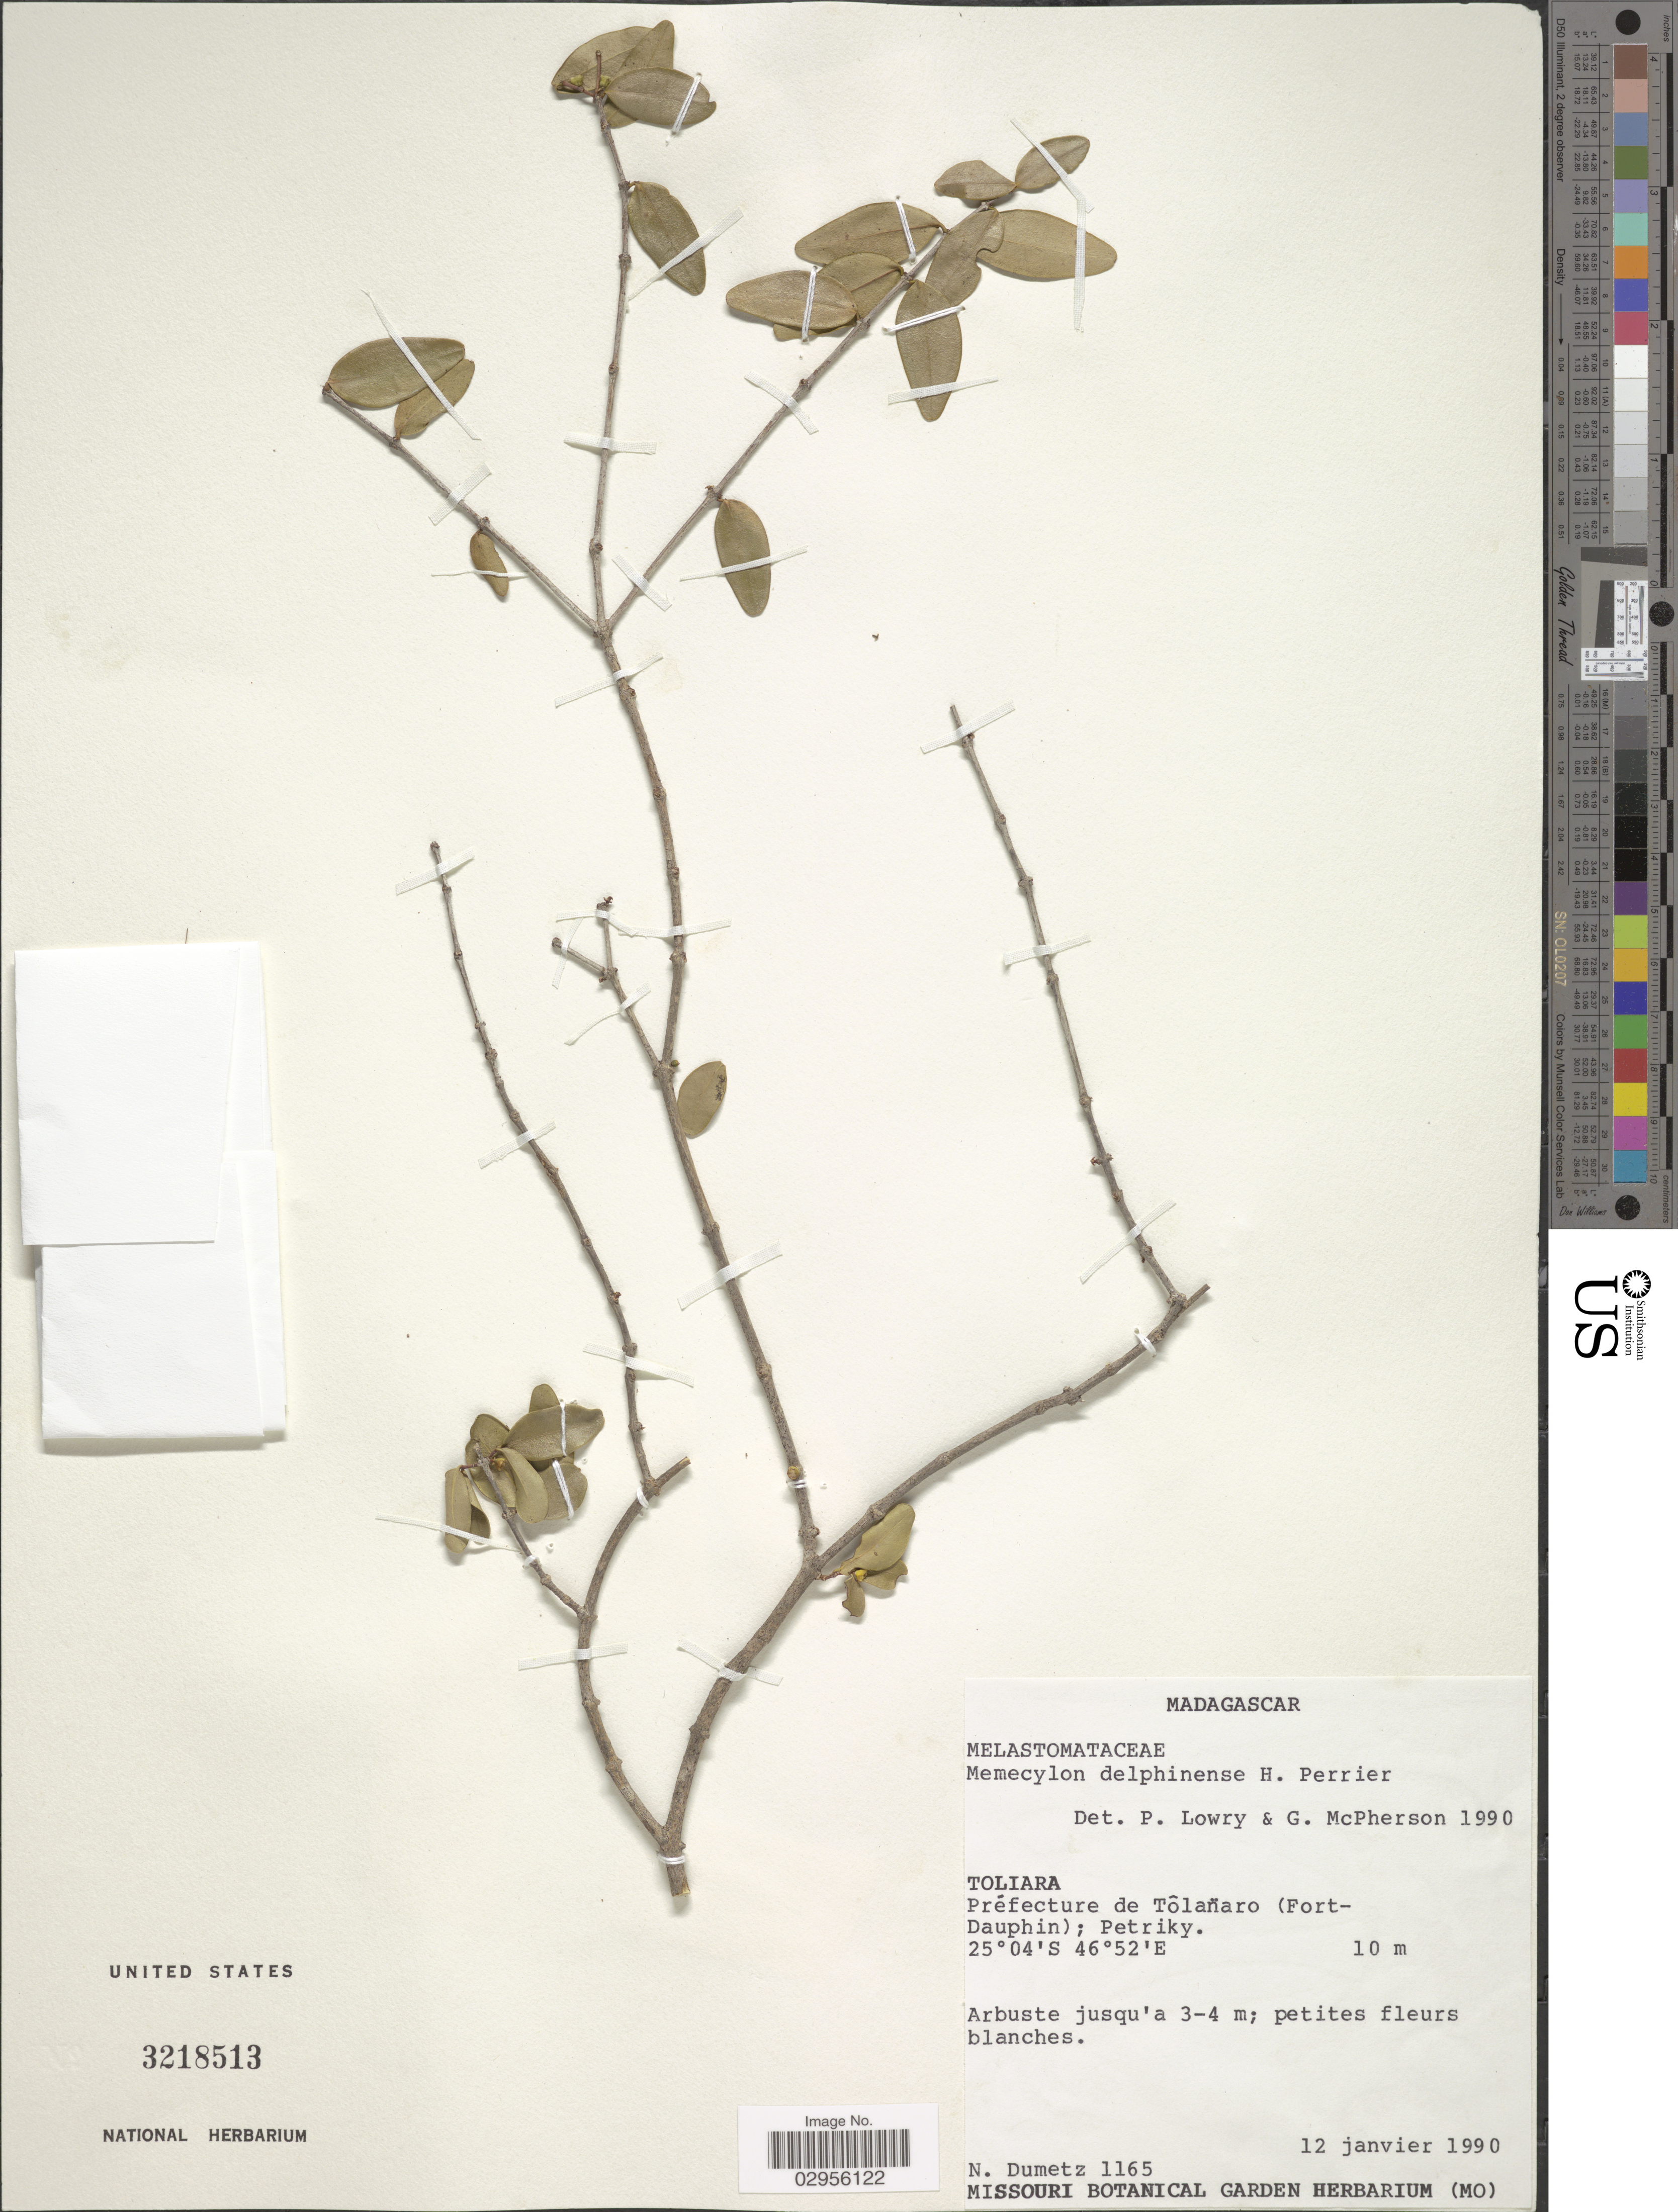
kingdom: Plantae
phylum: Tracheophyta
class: Magnoliopsida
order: Myrtales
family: Melastomataceae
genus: Memecylon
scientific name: Memecylon delphinense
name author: H. Perrier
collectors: N. Dumetz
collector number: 1165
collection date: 1990-01-12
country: Madagascar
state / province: Anosy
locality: Préfecture de Tôlanaro (Fort-Dauphin); Petriky.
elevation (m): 10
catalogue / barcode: US 3218513